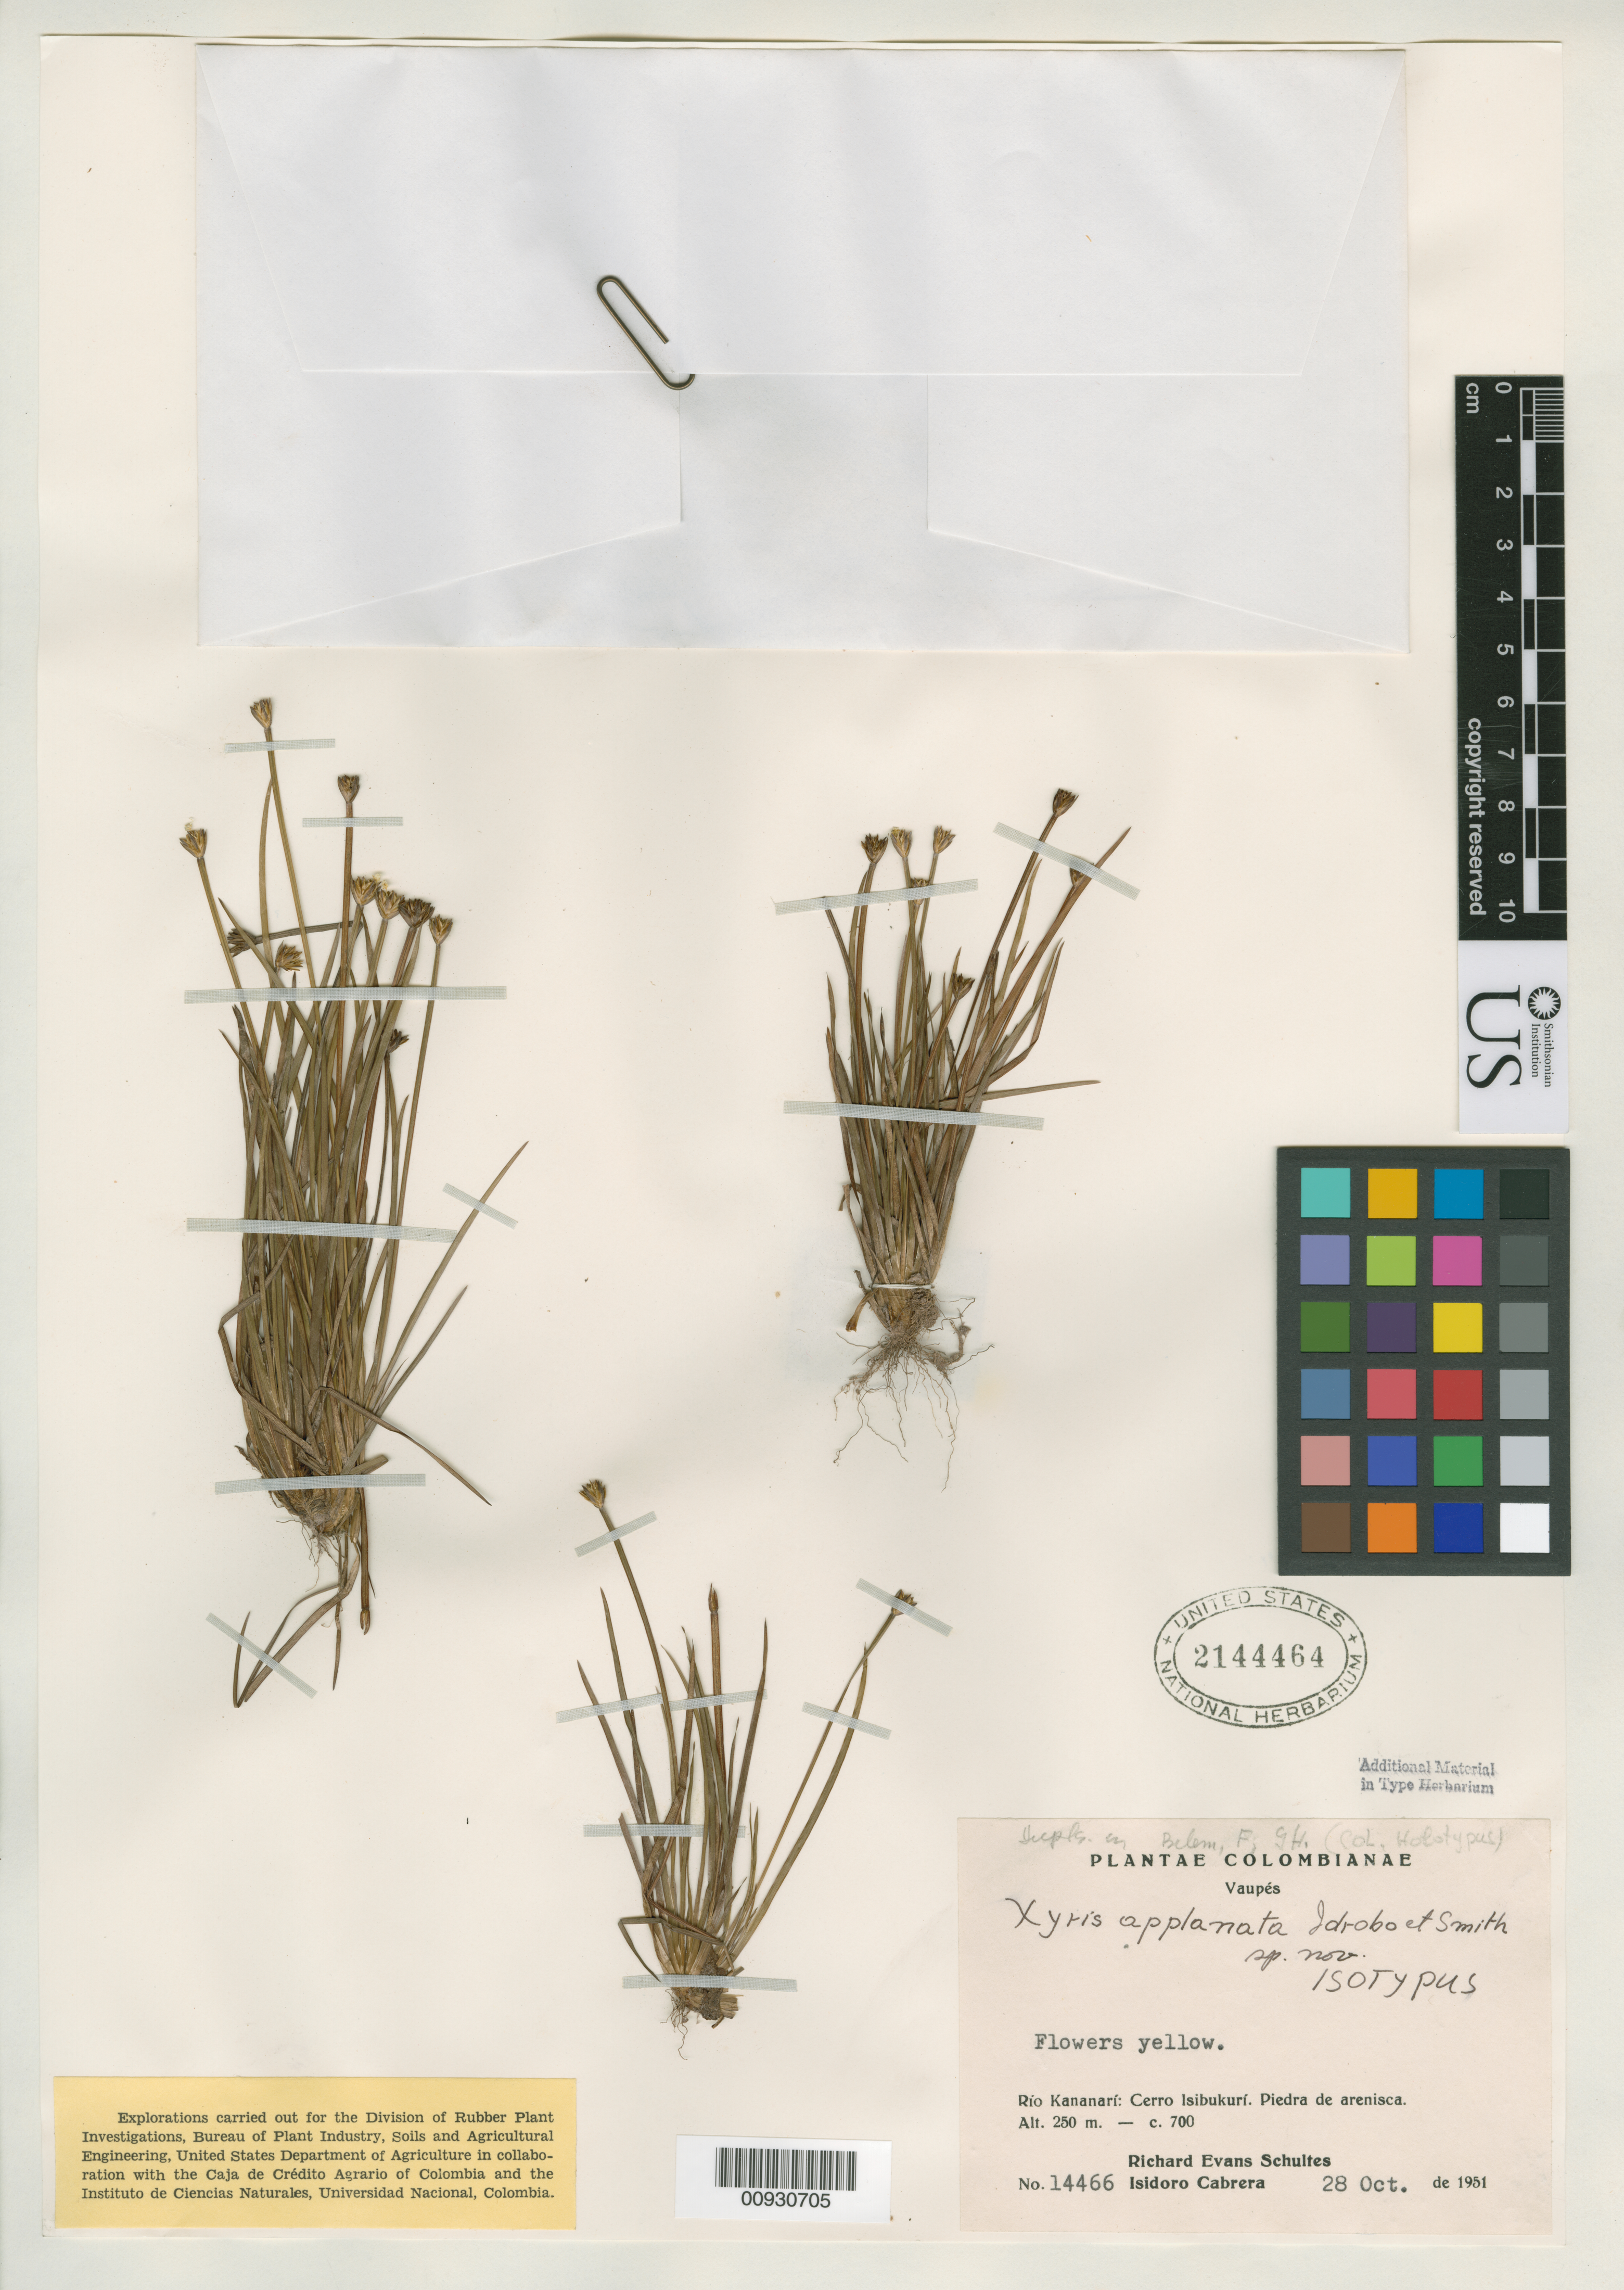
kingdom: Plantae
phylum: Tracheophyta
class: Liliopsida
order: Poales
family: Xyridaceae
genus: Xyris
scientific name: Xyris applanata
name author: Idrobo & L.B. Sm.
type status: Isotype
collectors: R. E. Schultes & I. Cabrera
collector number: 14466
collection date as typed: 28 Oct 1951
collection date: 1951-10-28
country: Colombia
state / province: Vaupés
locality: Río Kananarí, Cerro Isibukurí.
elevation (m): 250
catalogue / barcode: US 2144464